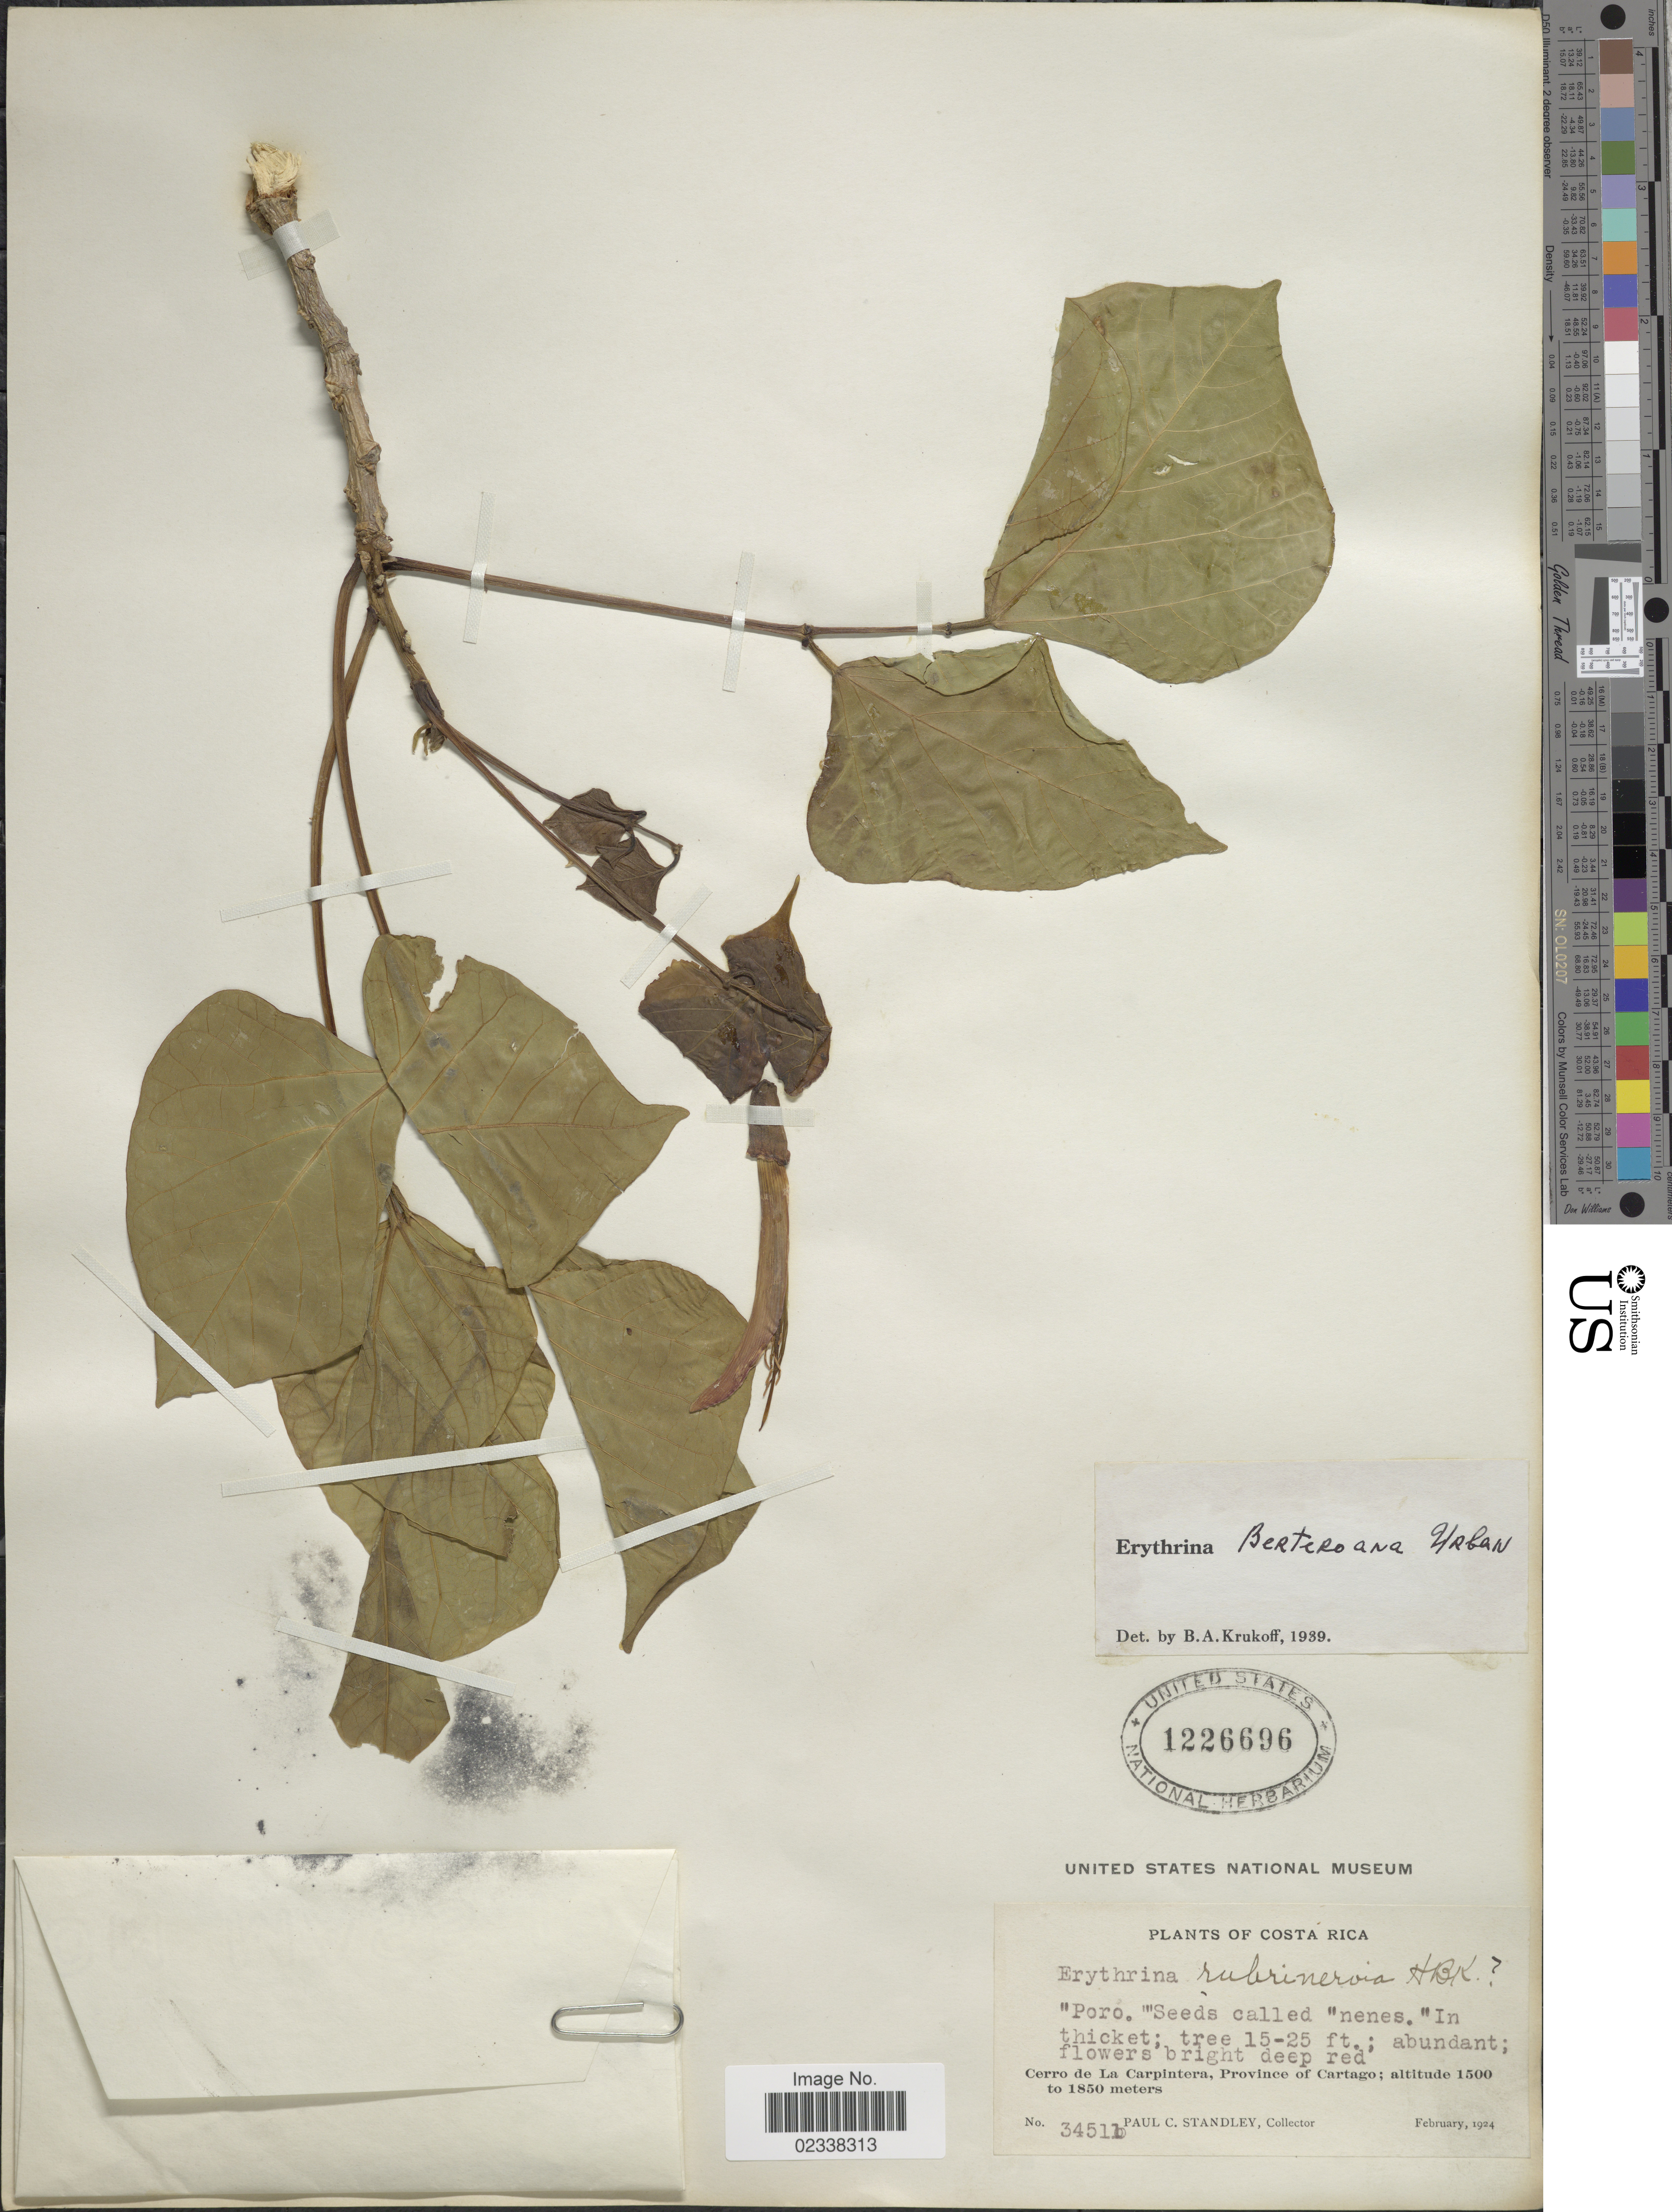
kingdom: Plantae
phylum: Tracheophyta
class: Magnoliopsida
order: Fabales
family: Fabaceae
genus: Erythrina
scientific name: Erythrina berteroana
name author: Urb.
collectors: P. C. Standley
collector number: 34511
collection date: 1924-02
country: Costa Rica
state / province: Cartago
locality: Cerro de La Carpintera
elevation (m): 1500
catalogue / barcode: US 1226696